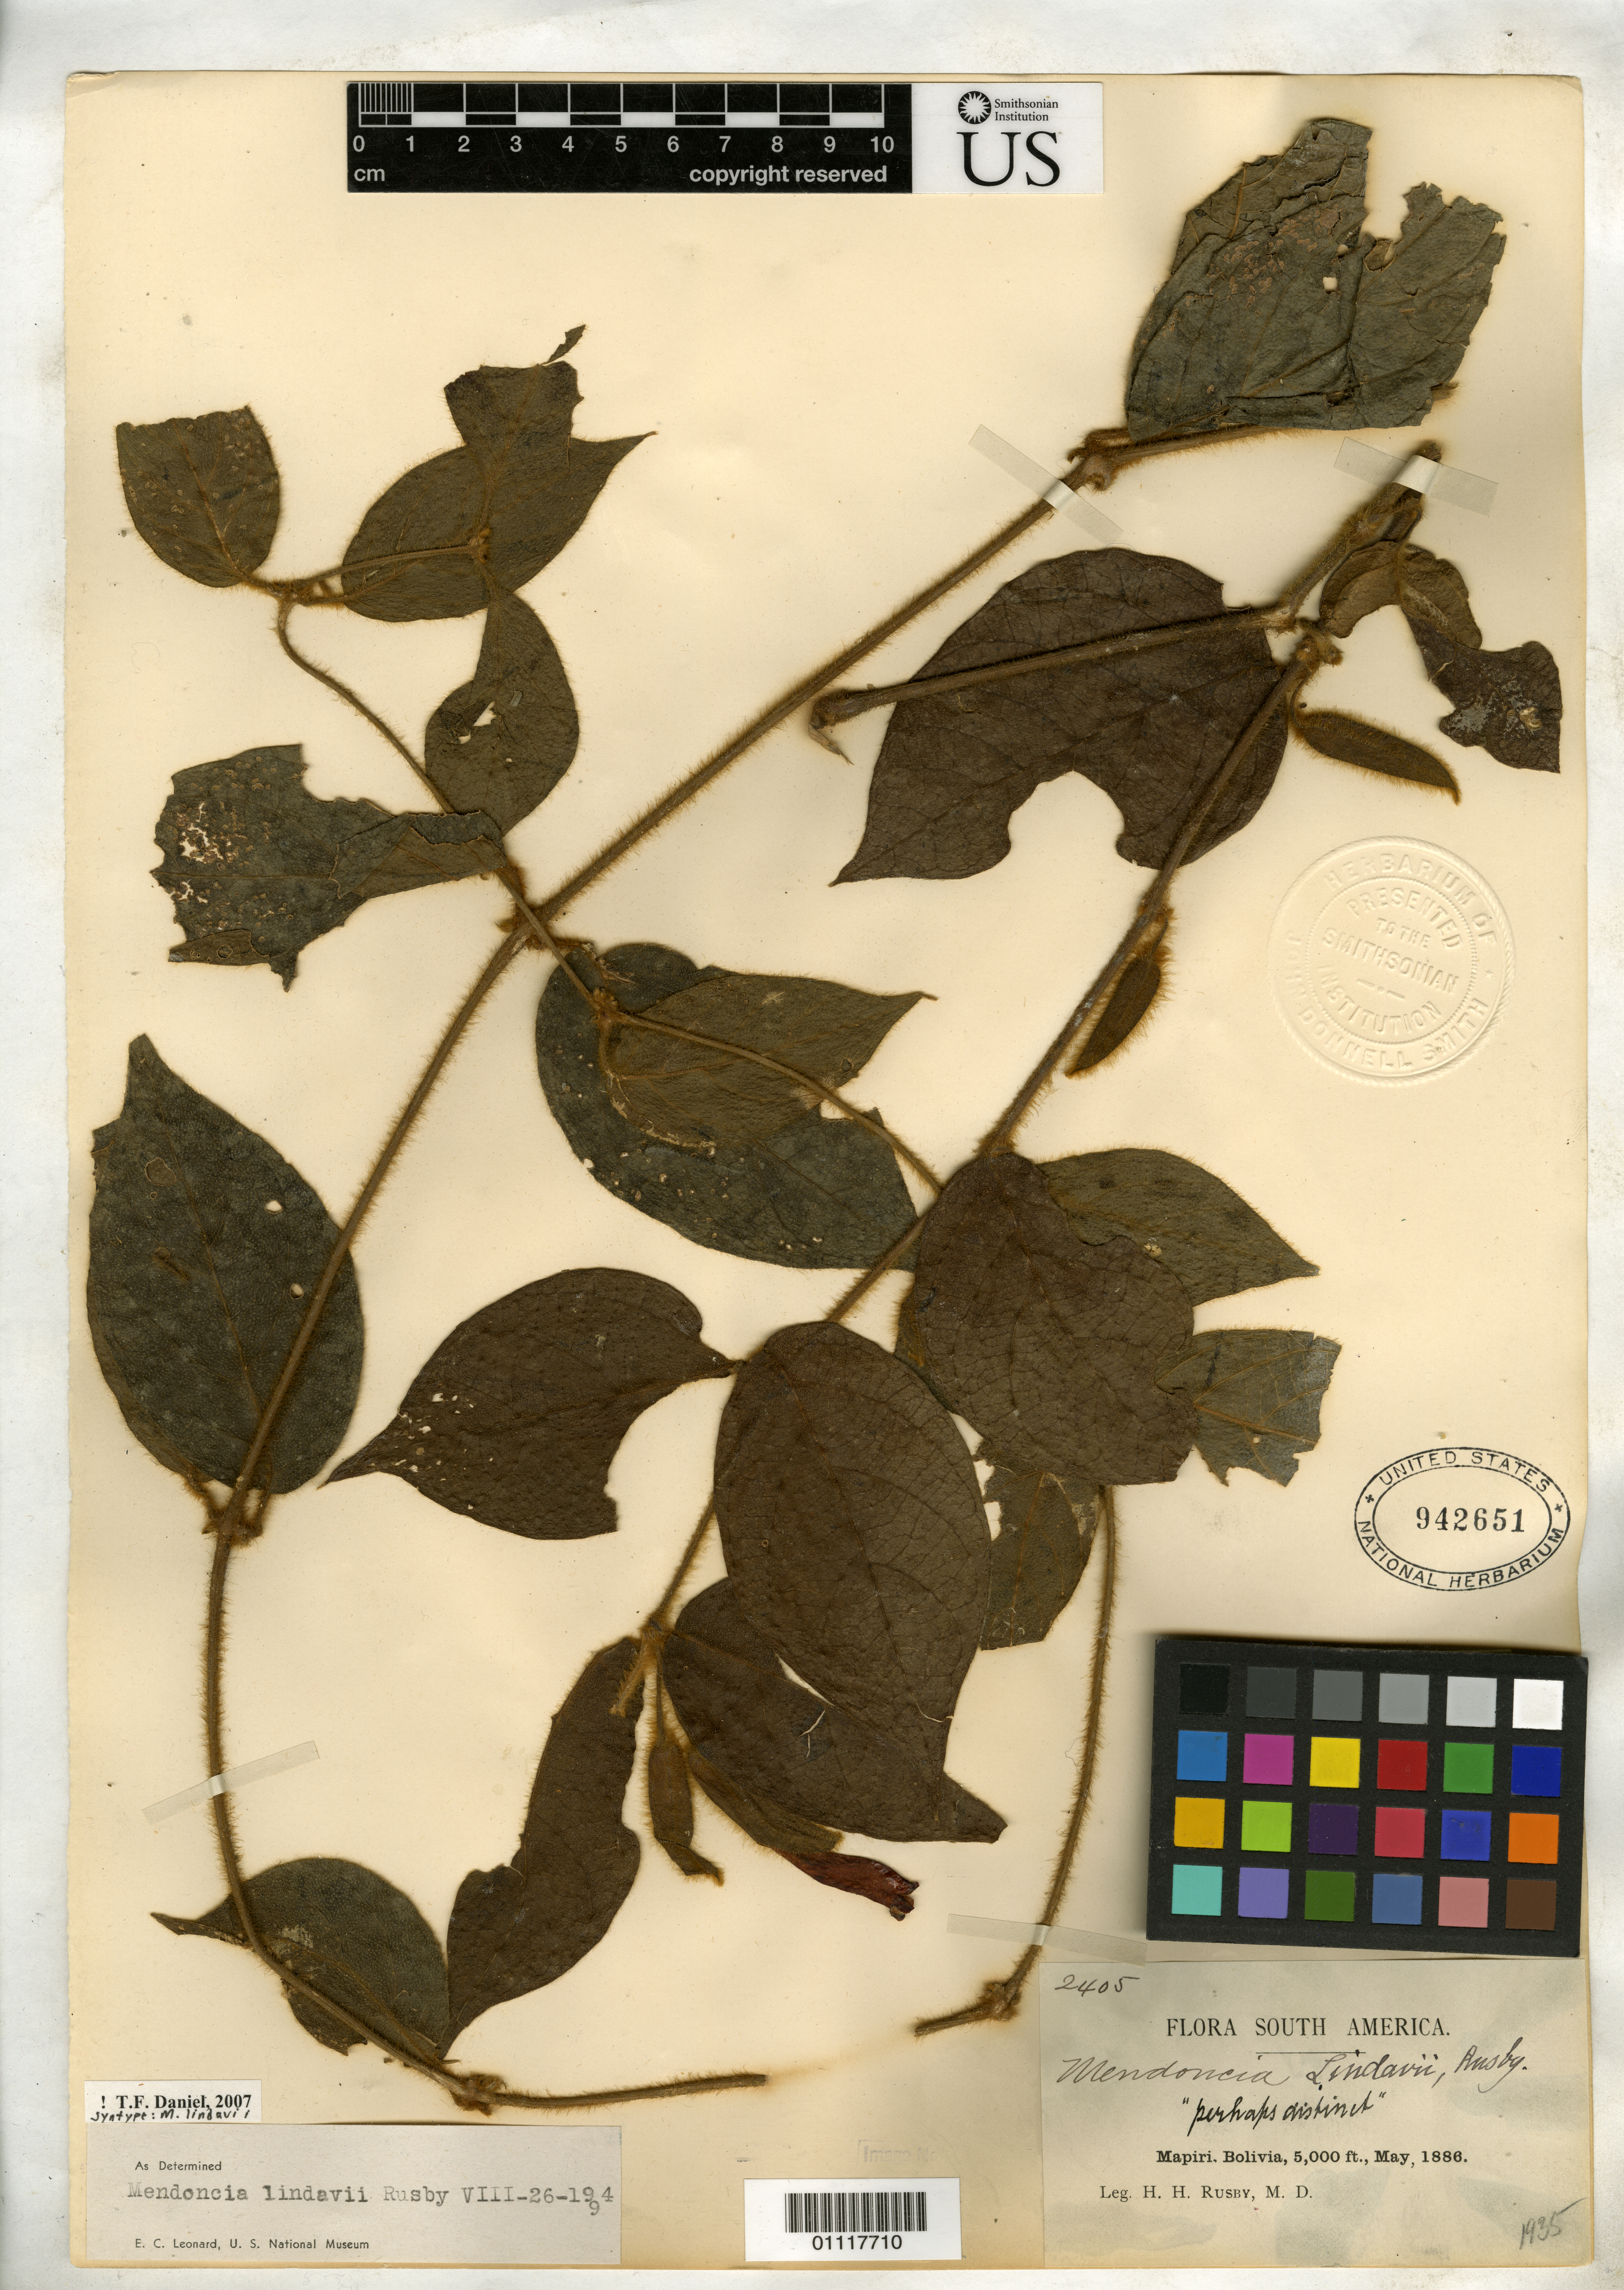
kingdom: Plantae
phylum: Tracheophyta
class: Magnoliopsida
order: Lamiales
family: Acanthaceae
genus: Mendoncia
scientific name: Mendoncia lindavii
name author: Rusby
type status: Syntype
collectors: H. H. Rusby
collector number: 2405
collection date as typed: May 1886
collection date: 1886-05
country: Bolivia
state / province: La Páz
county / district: Larecaja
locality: Mapiri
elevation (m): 1524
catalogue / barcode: US 942651